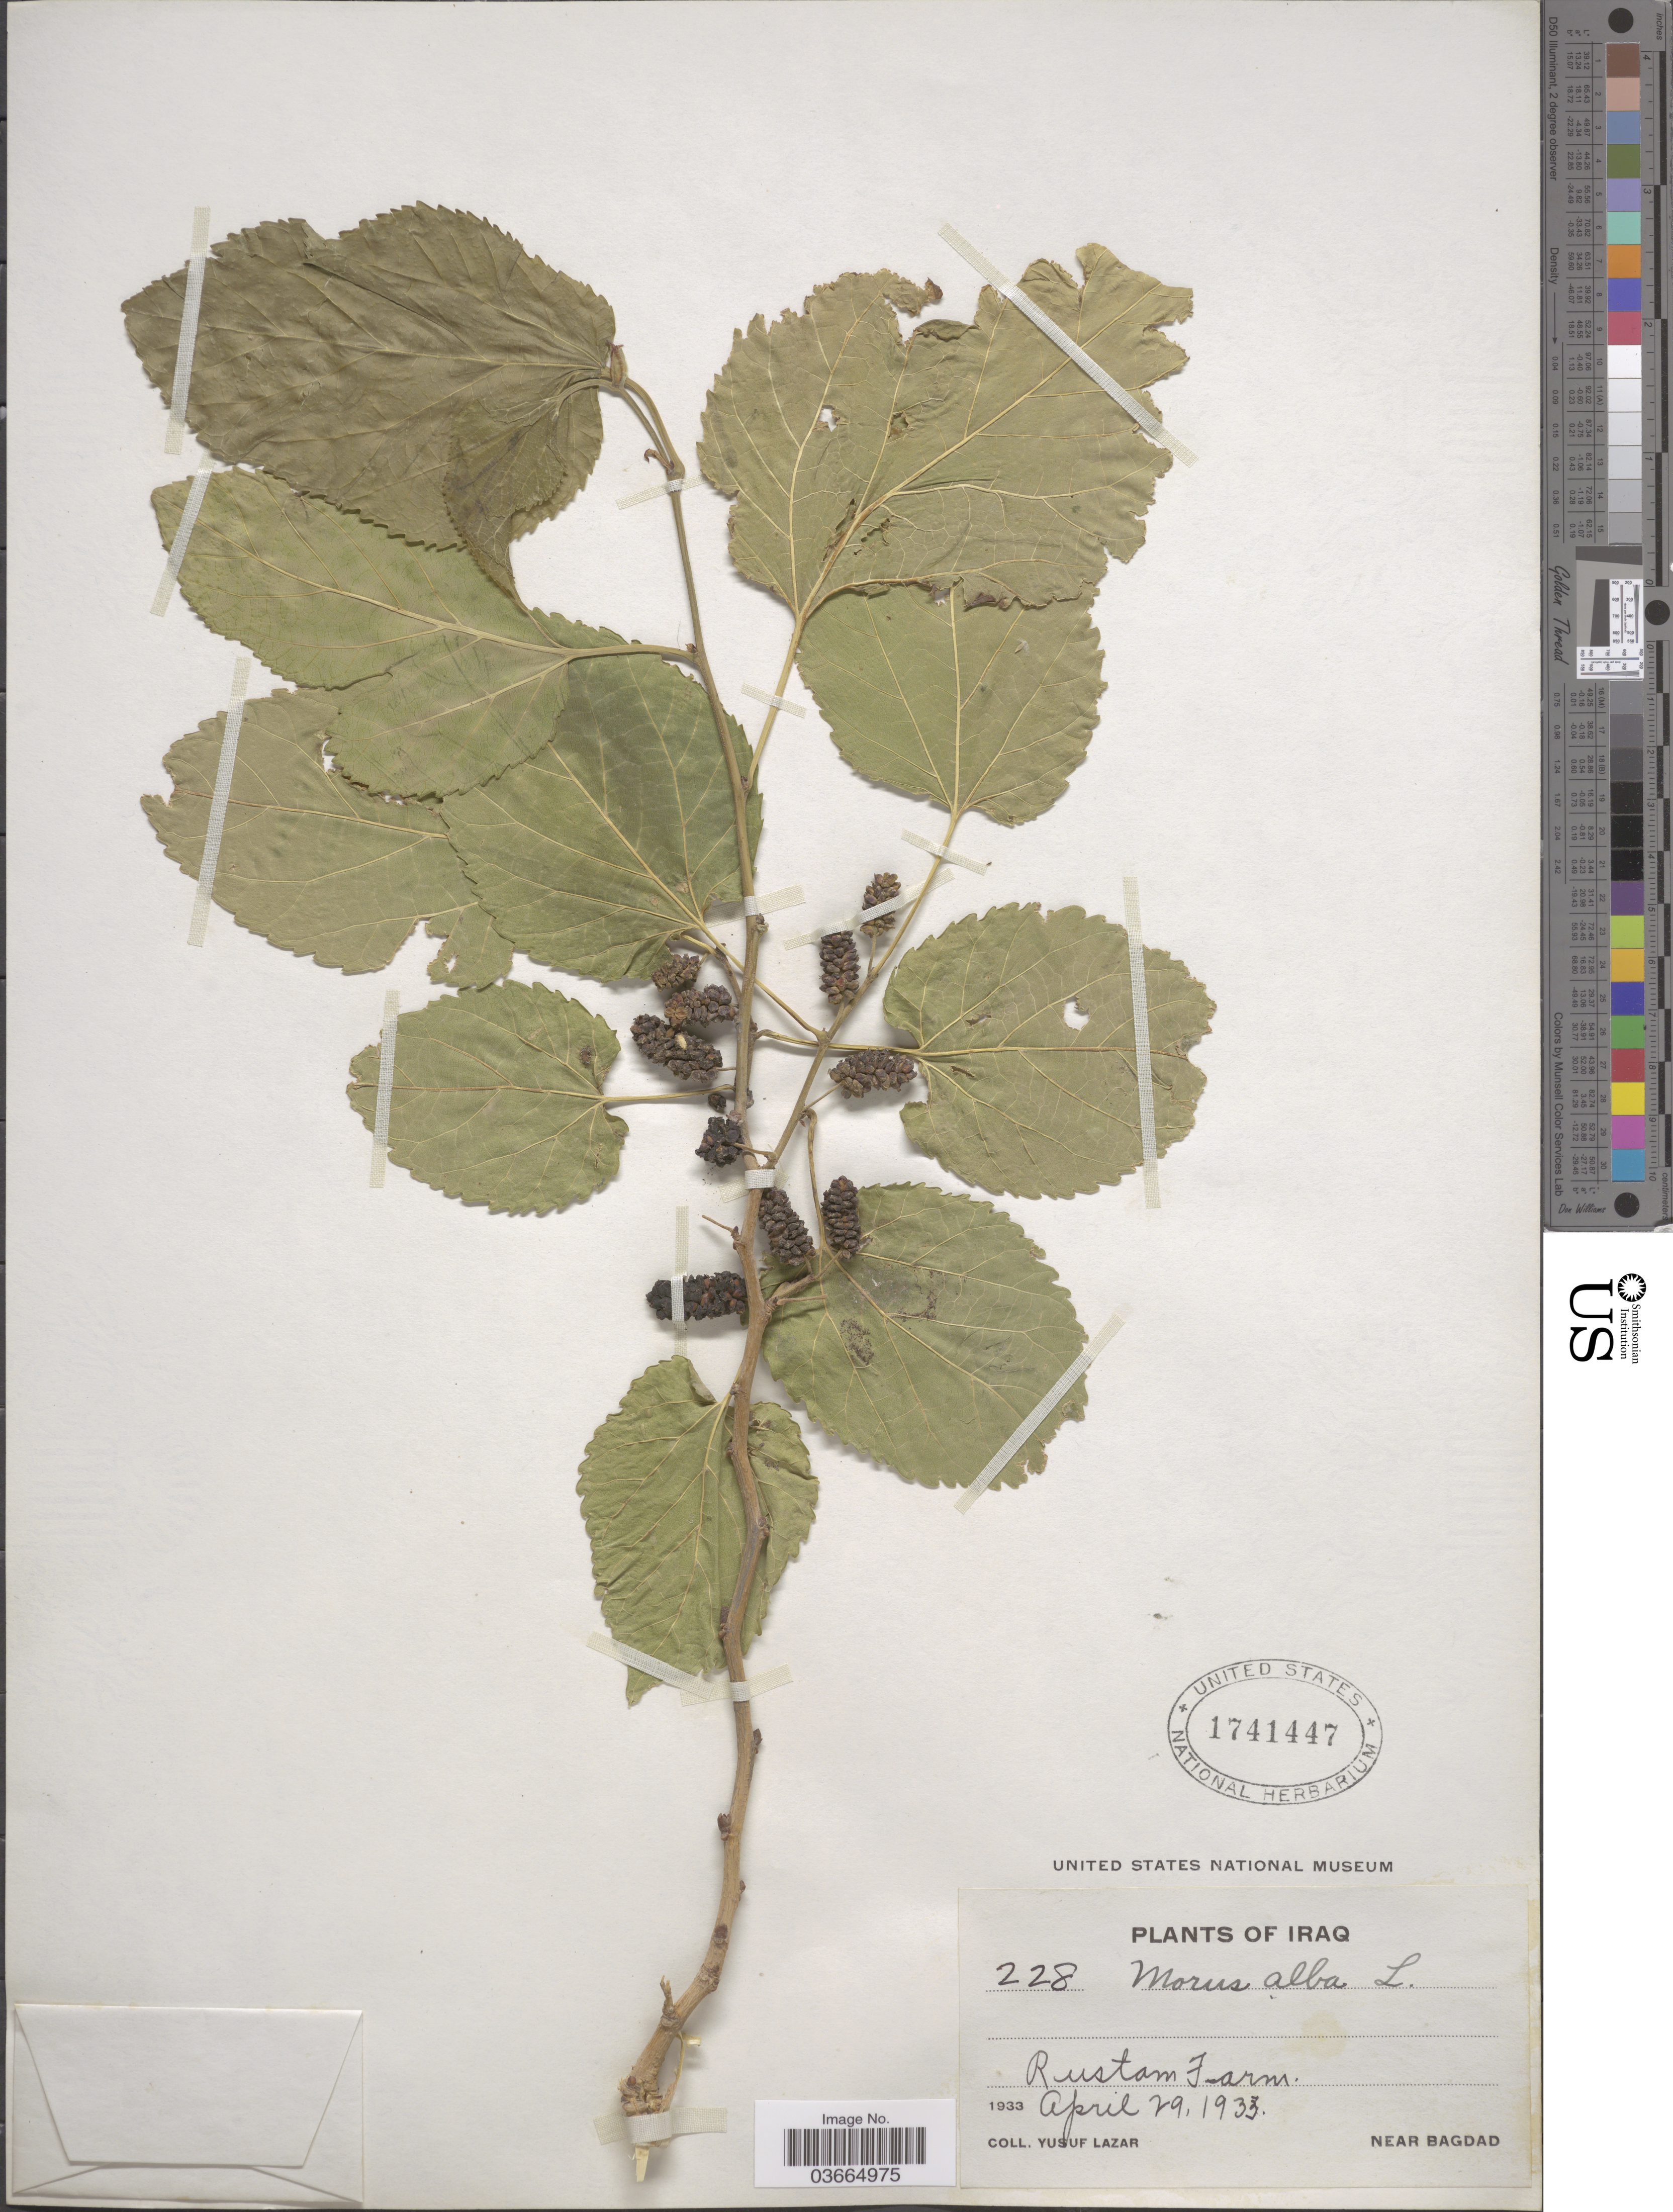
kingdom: Plantae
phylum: Tracheophyta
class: Magnoliopsida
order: Rosales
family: Moraceae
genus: Morus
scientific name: Morus alba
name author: L.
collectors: Y. Lazar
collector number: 228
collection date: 1933-04-29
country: Iraq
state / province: Baghdad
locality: Rustam Farm. Near Bagdad.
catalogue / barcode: US 1741447